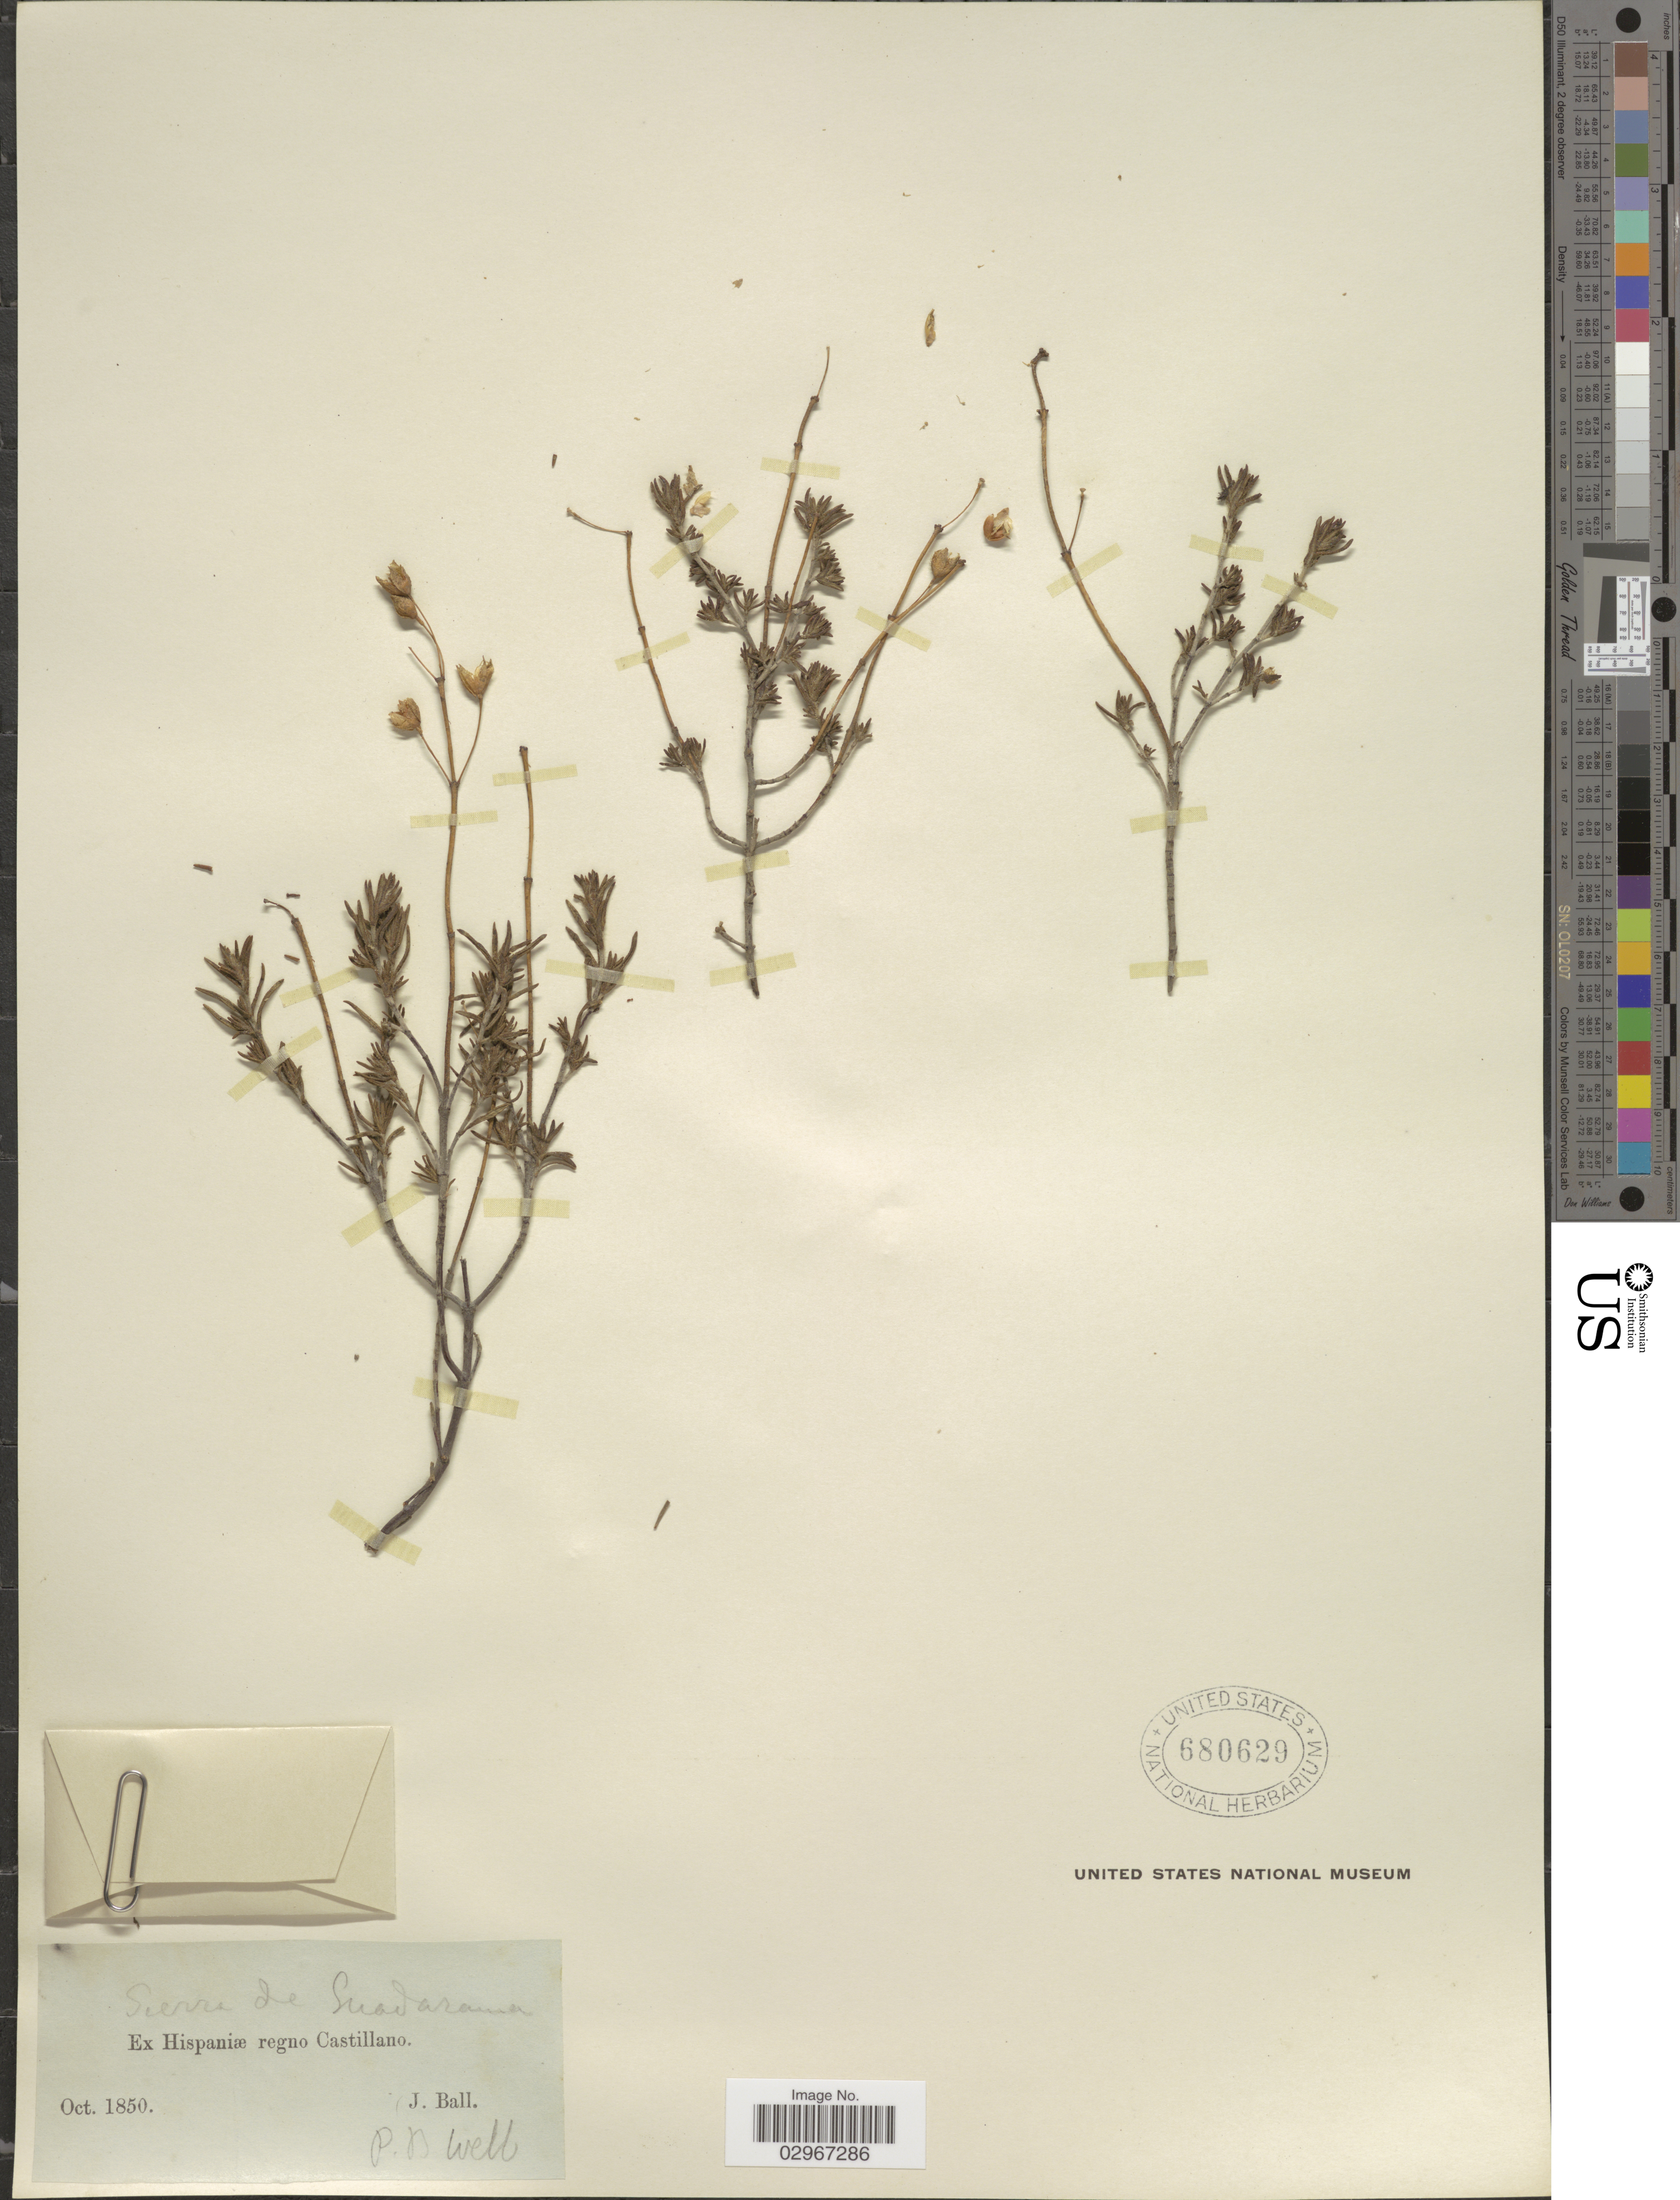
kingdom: Plantae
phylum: Tracheophyta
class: Magnoliopsida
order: Malvales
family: Cistaceae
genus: Helianthemum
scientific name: Helianthemum sp.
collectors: J. Ball & P. Well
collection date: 1850-10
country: Spain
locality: Ex Hispaniæ regno Castillano, Sierra de Guadarama.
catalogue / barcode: US 680629